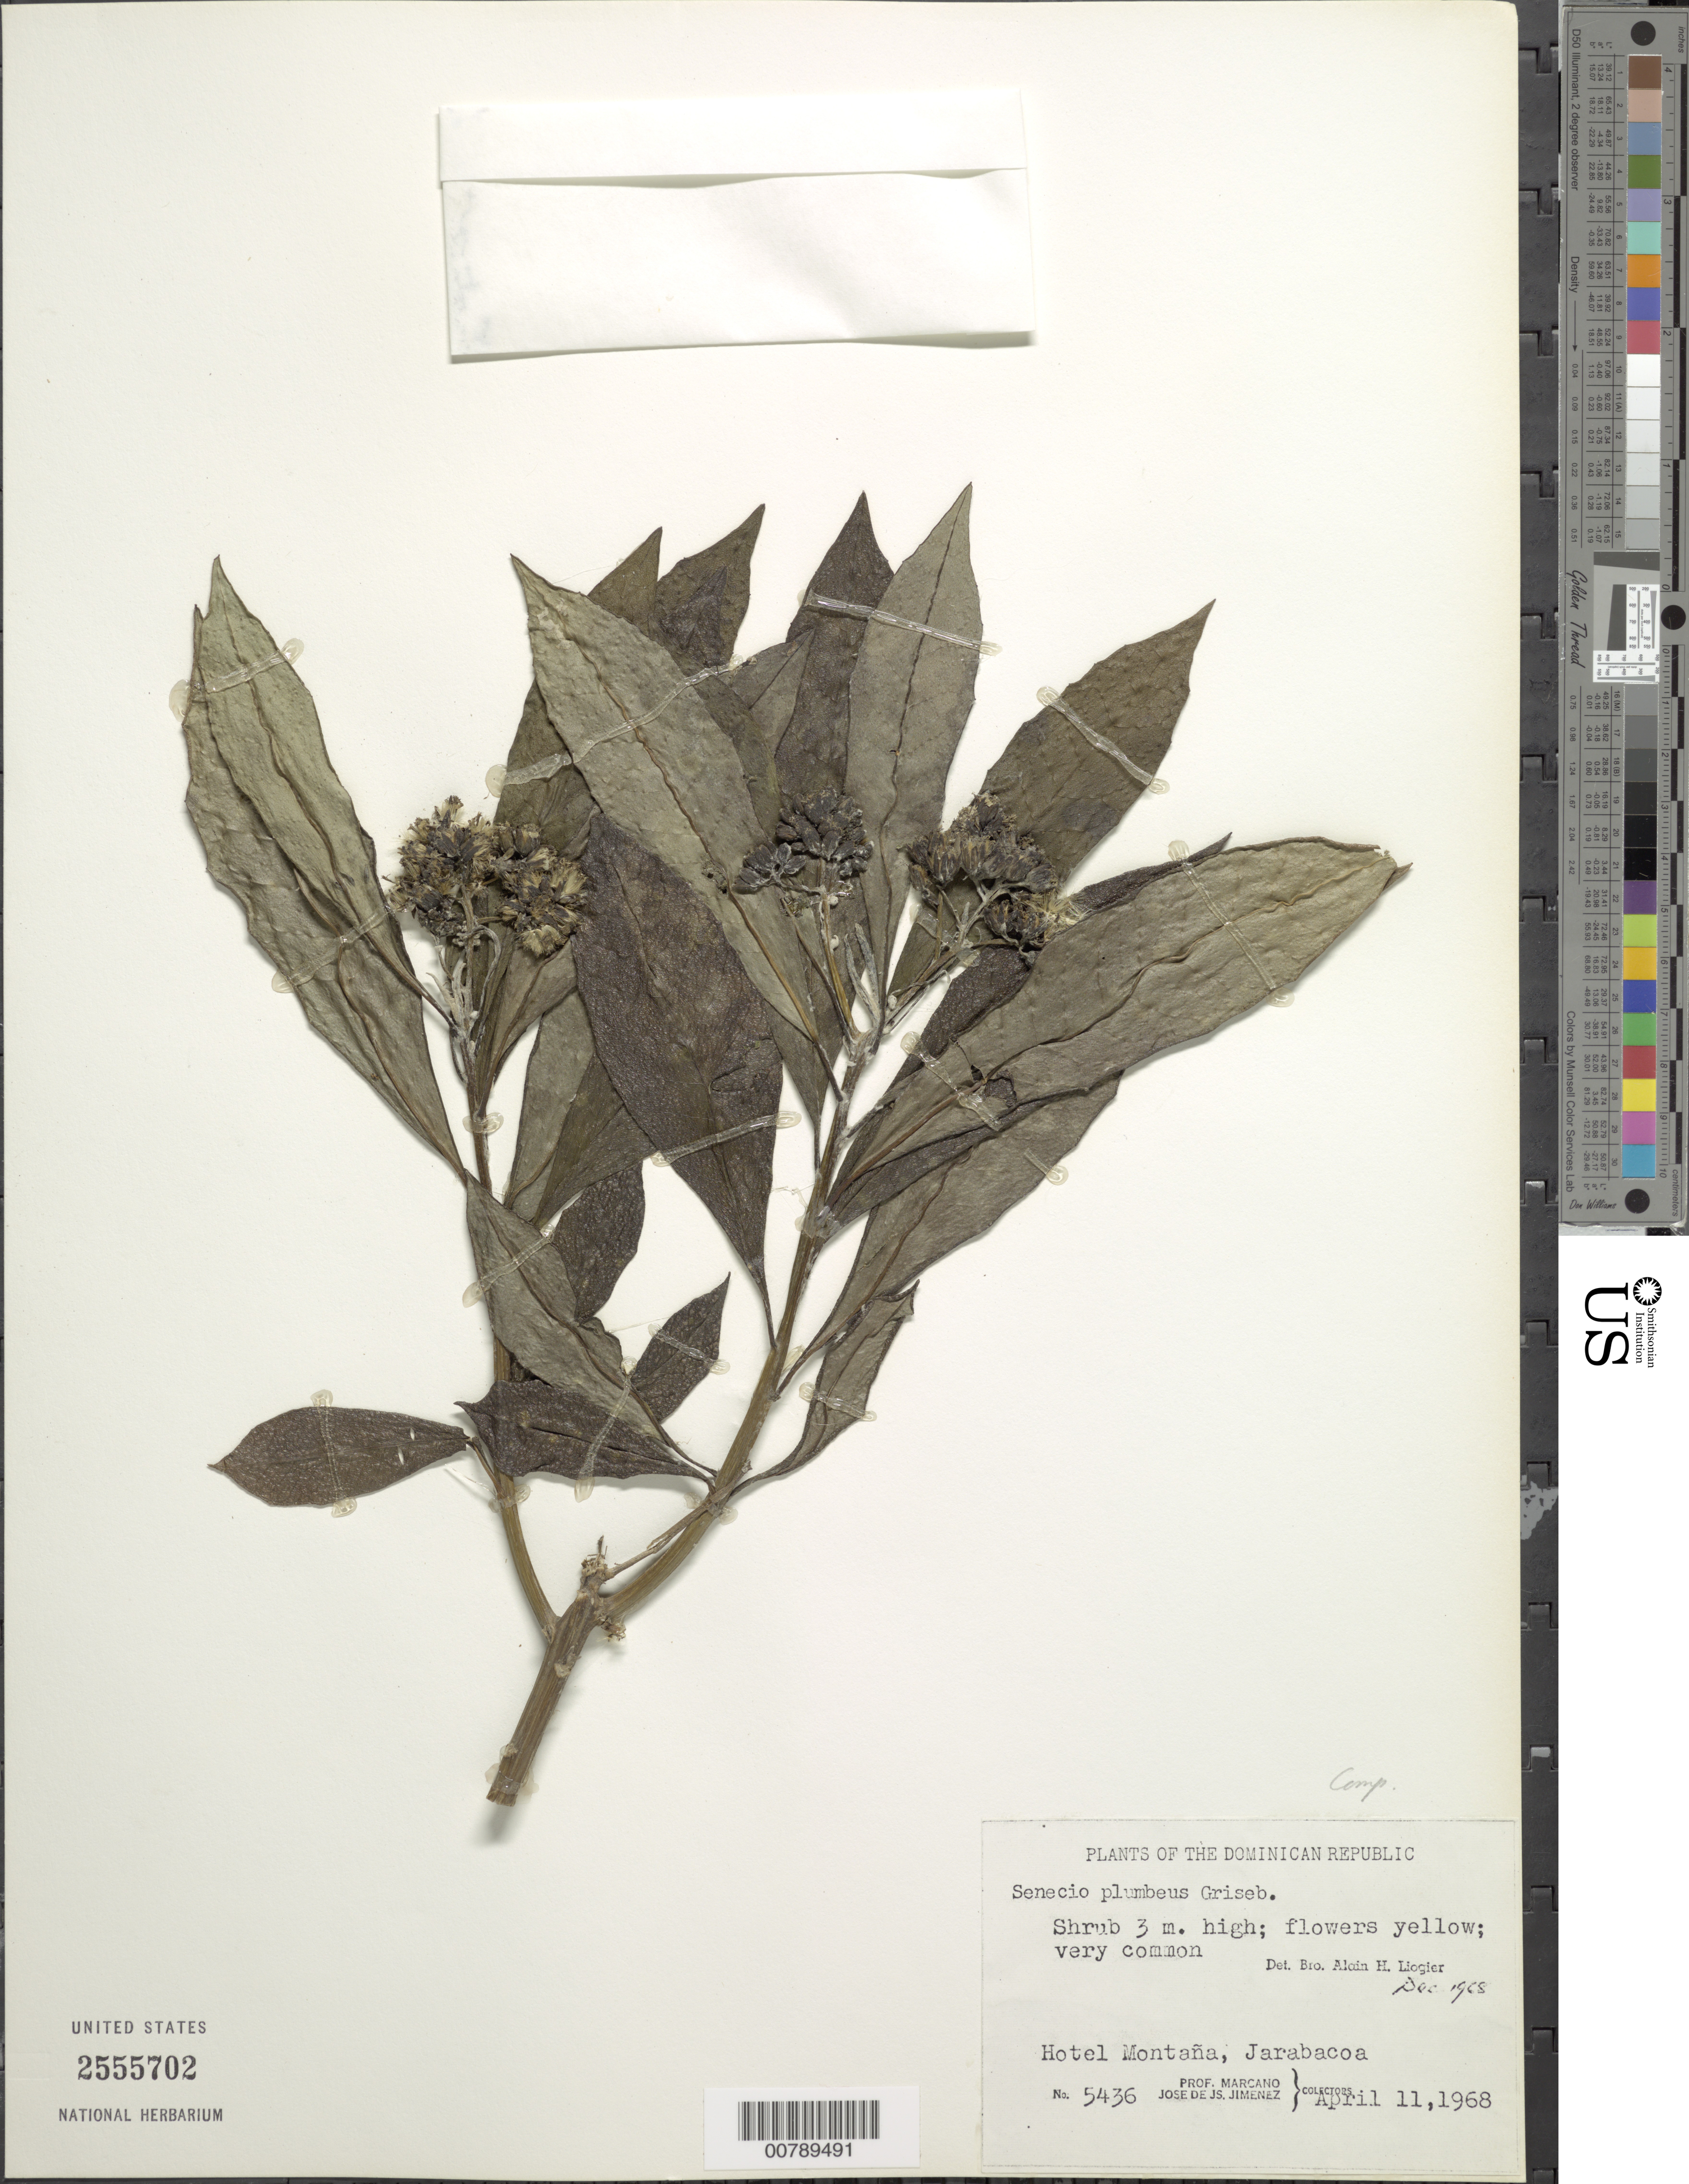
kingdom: Plantae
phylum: Tracheophyta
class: Magnoliopsida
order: Asterales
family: Asteraceae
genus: Senecio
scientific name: Senecio plumbeus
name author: Griseb.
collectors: P. Marcano & J. J. Jiménez Almonte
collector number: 5436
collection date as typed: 11 Apr 1968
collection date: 1968-04-11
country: Dominican Republic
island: Hispaniola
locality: Hotel Montaña, Jarabacoa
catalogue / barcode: US 2555702